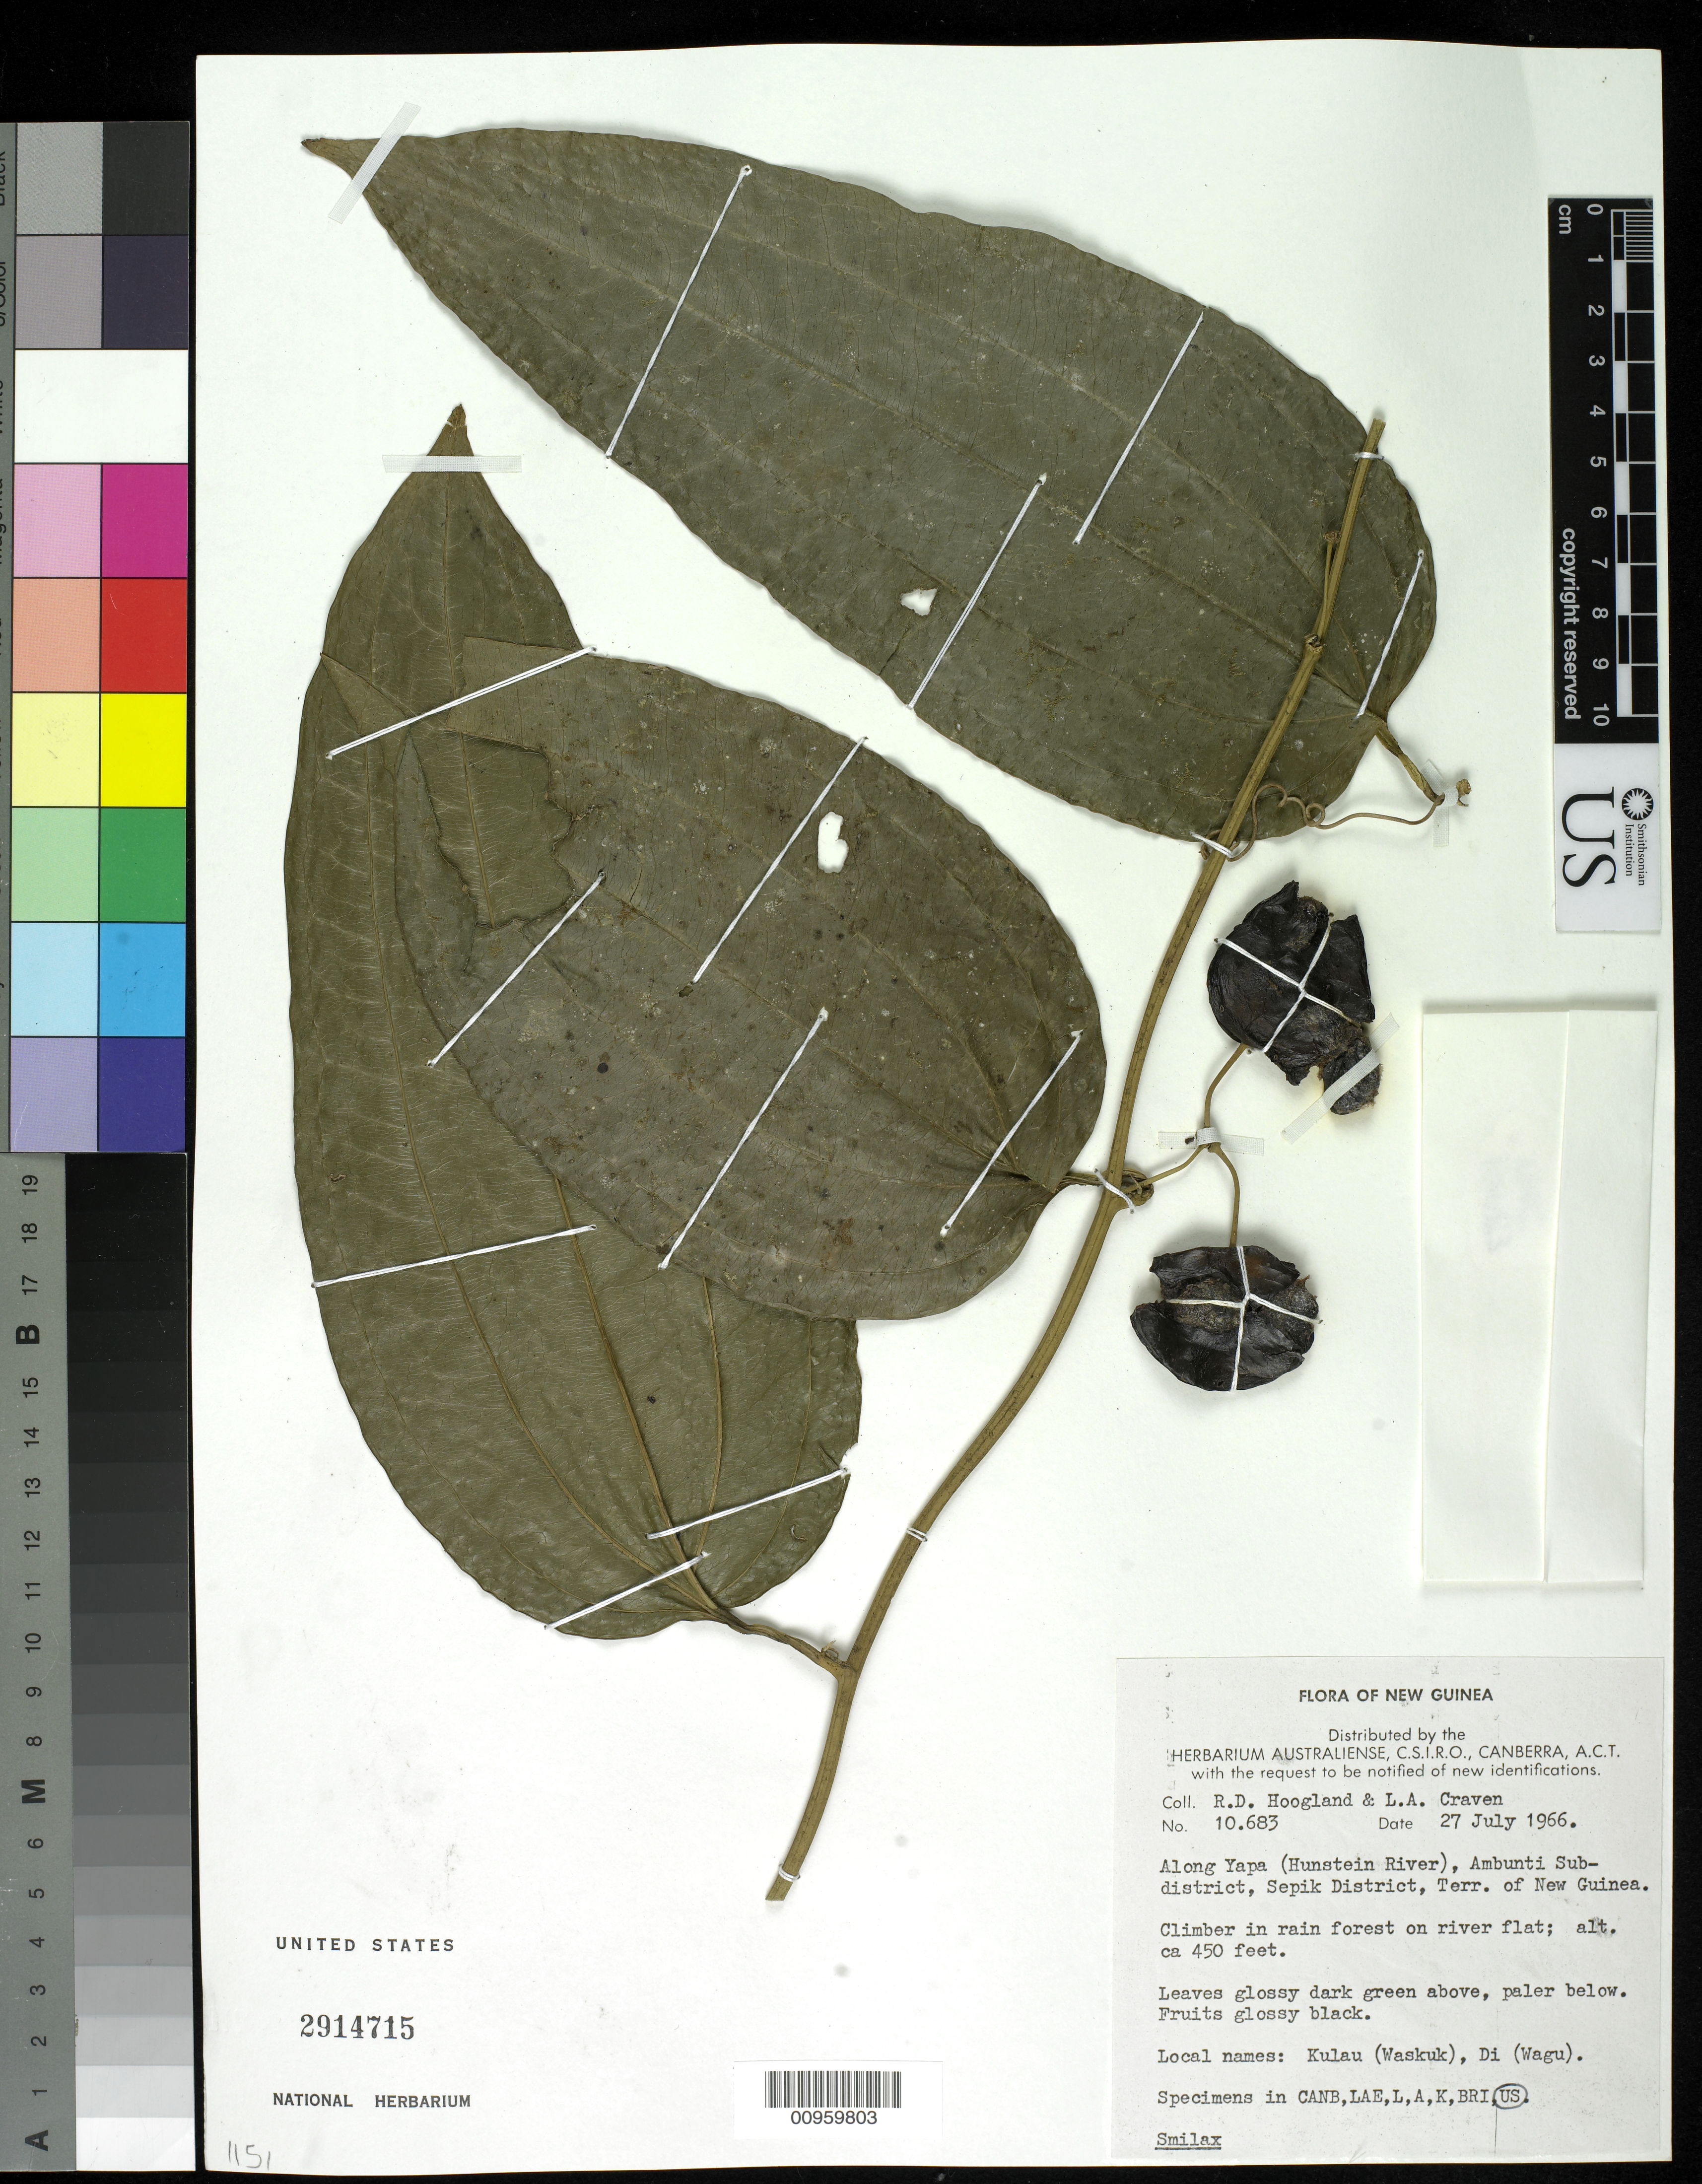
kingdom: Plantae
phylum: Tracheophyta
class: Liliopsida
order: Liliales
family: Smilacaceae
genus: Smilax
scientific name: Smilax sp.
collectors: R. D. Hoogland & L. A. Craven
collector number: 10683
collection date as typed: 27 Jul 1966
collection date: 1966-07-27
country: Papua New Guinea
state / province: East Sepik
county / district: Ambunti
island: New Guinea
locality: Along Yapa (Hunstein River)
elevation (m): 137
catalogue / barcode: US 2914715